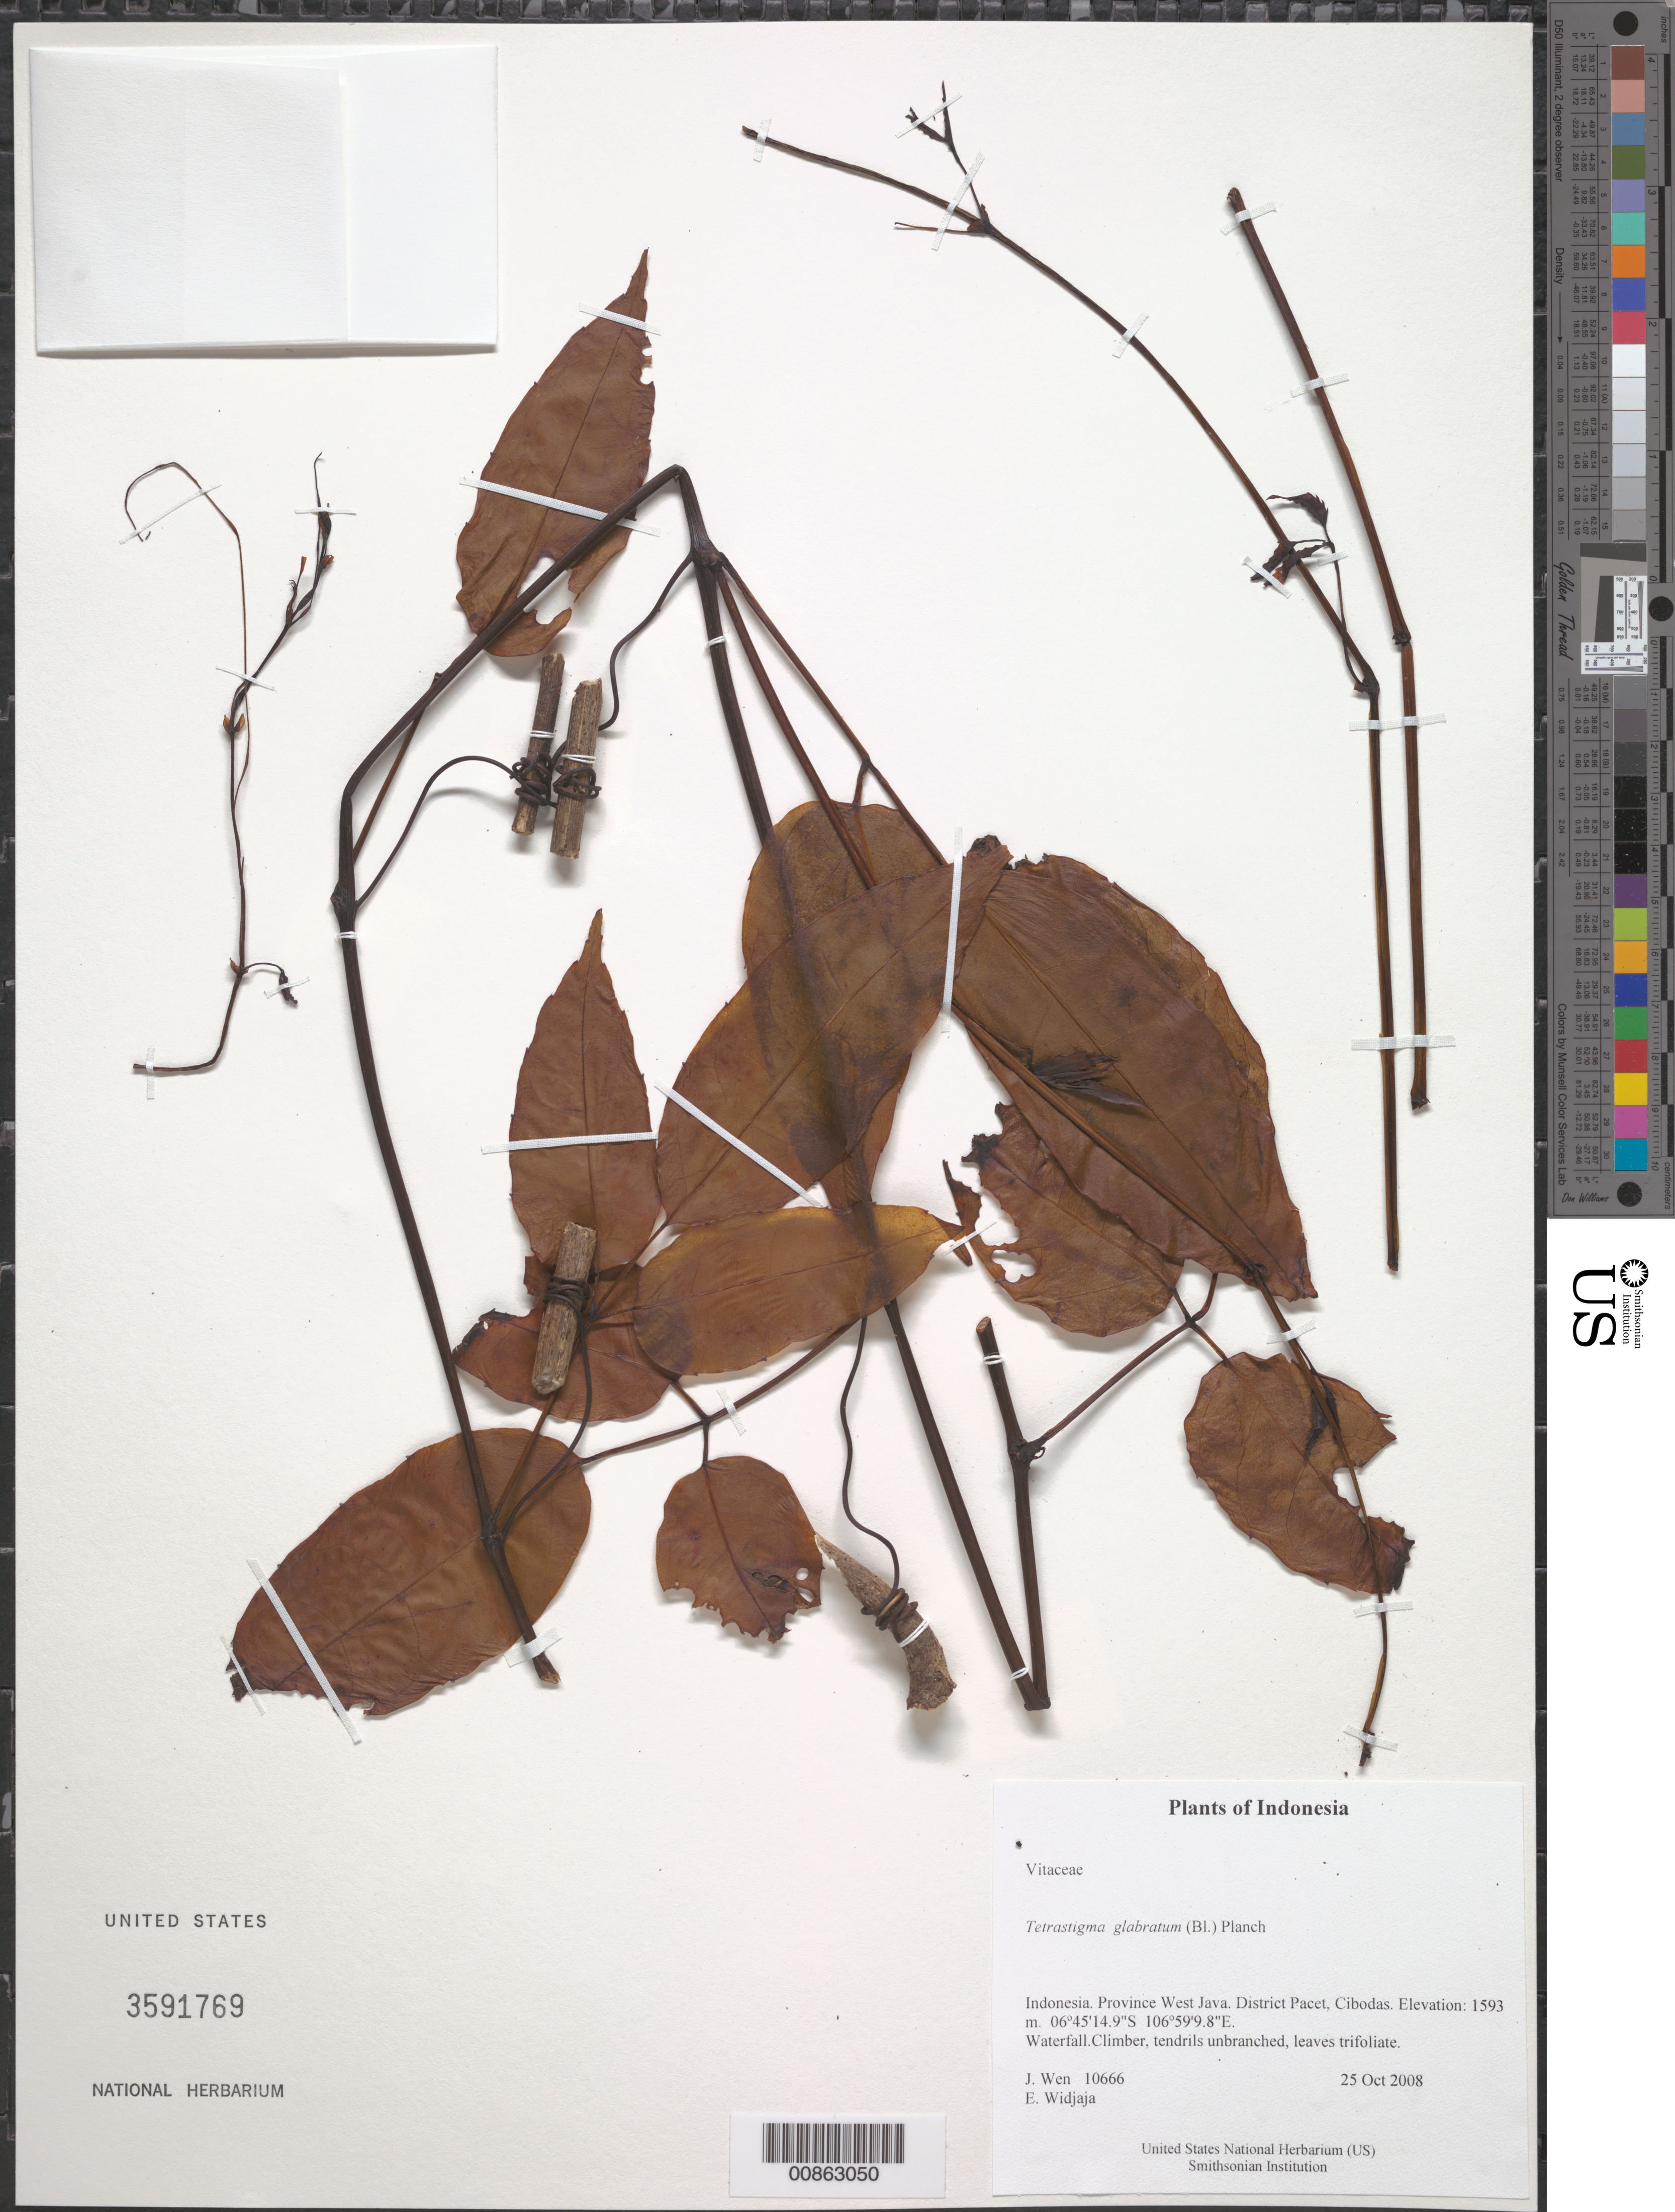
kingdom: Plantae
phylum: Tracheophyta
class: Magnoliopsida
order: Vitales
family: Vitaceae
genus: Tetrastigma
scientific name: Tetrastigma glabratum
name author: Planch.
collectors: J. Wen & E. A. Widjaja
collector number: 10666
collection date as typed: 25 Oct 2008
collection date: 2008-10-25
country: Indonesia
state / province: Java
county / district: Jawa Barat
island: Java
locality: District Pacet, Cibodas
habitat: Waterfall.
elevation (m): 1593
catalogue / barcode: US 3591769